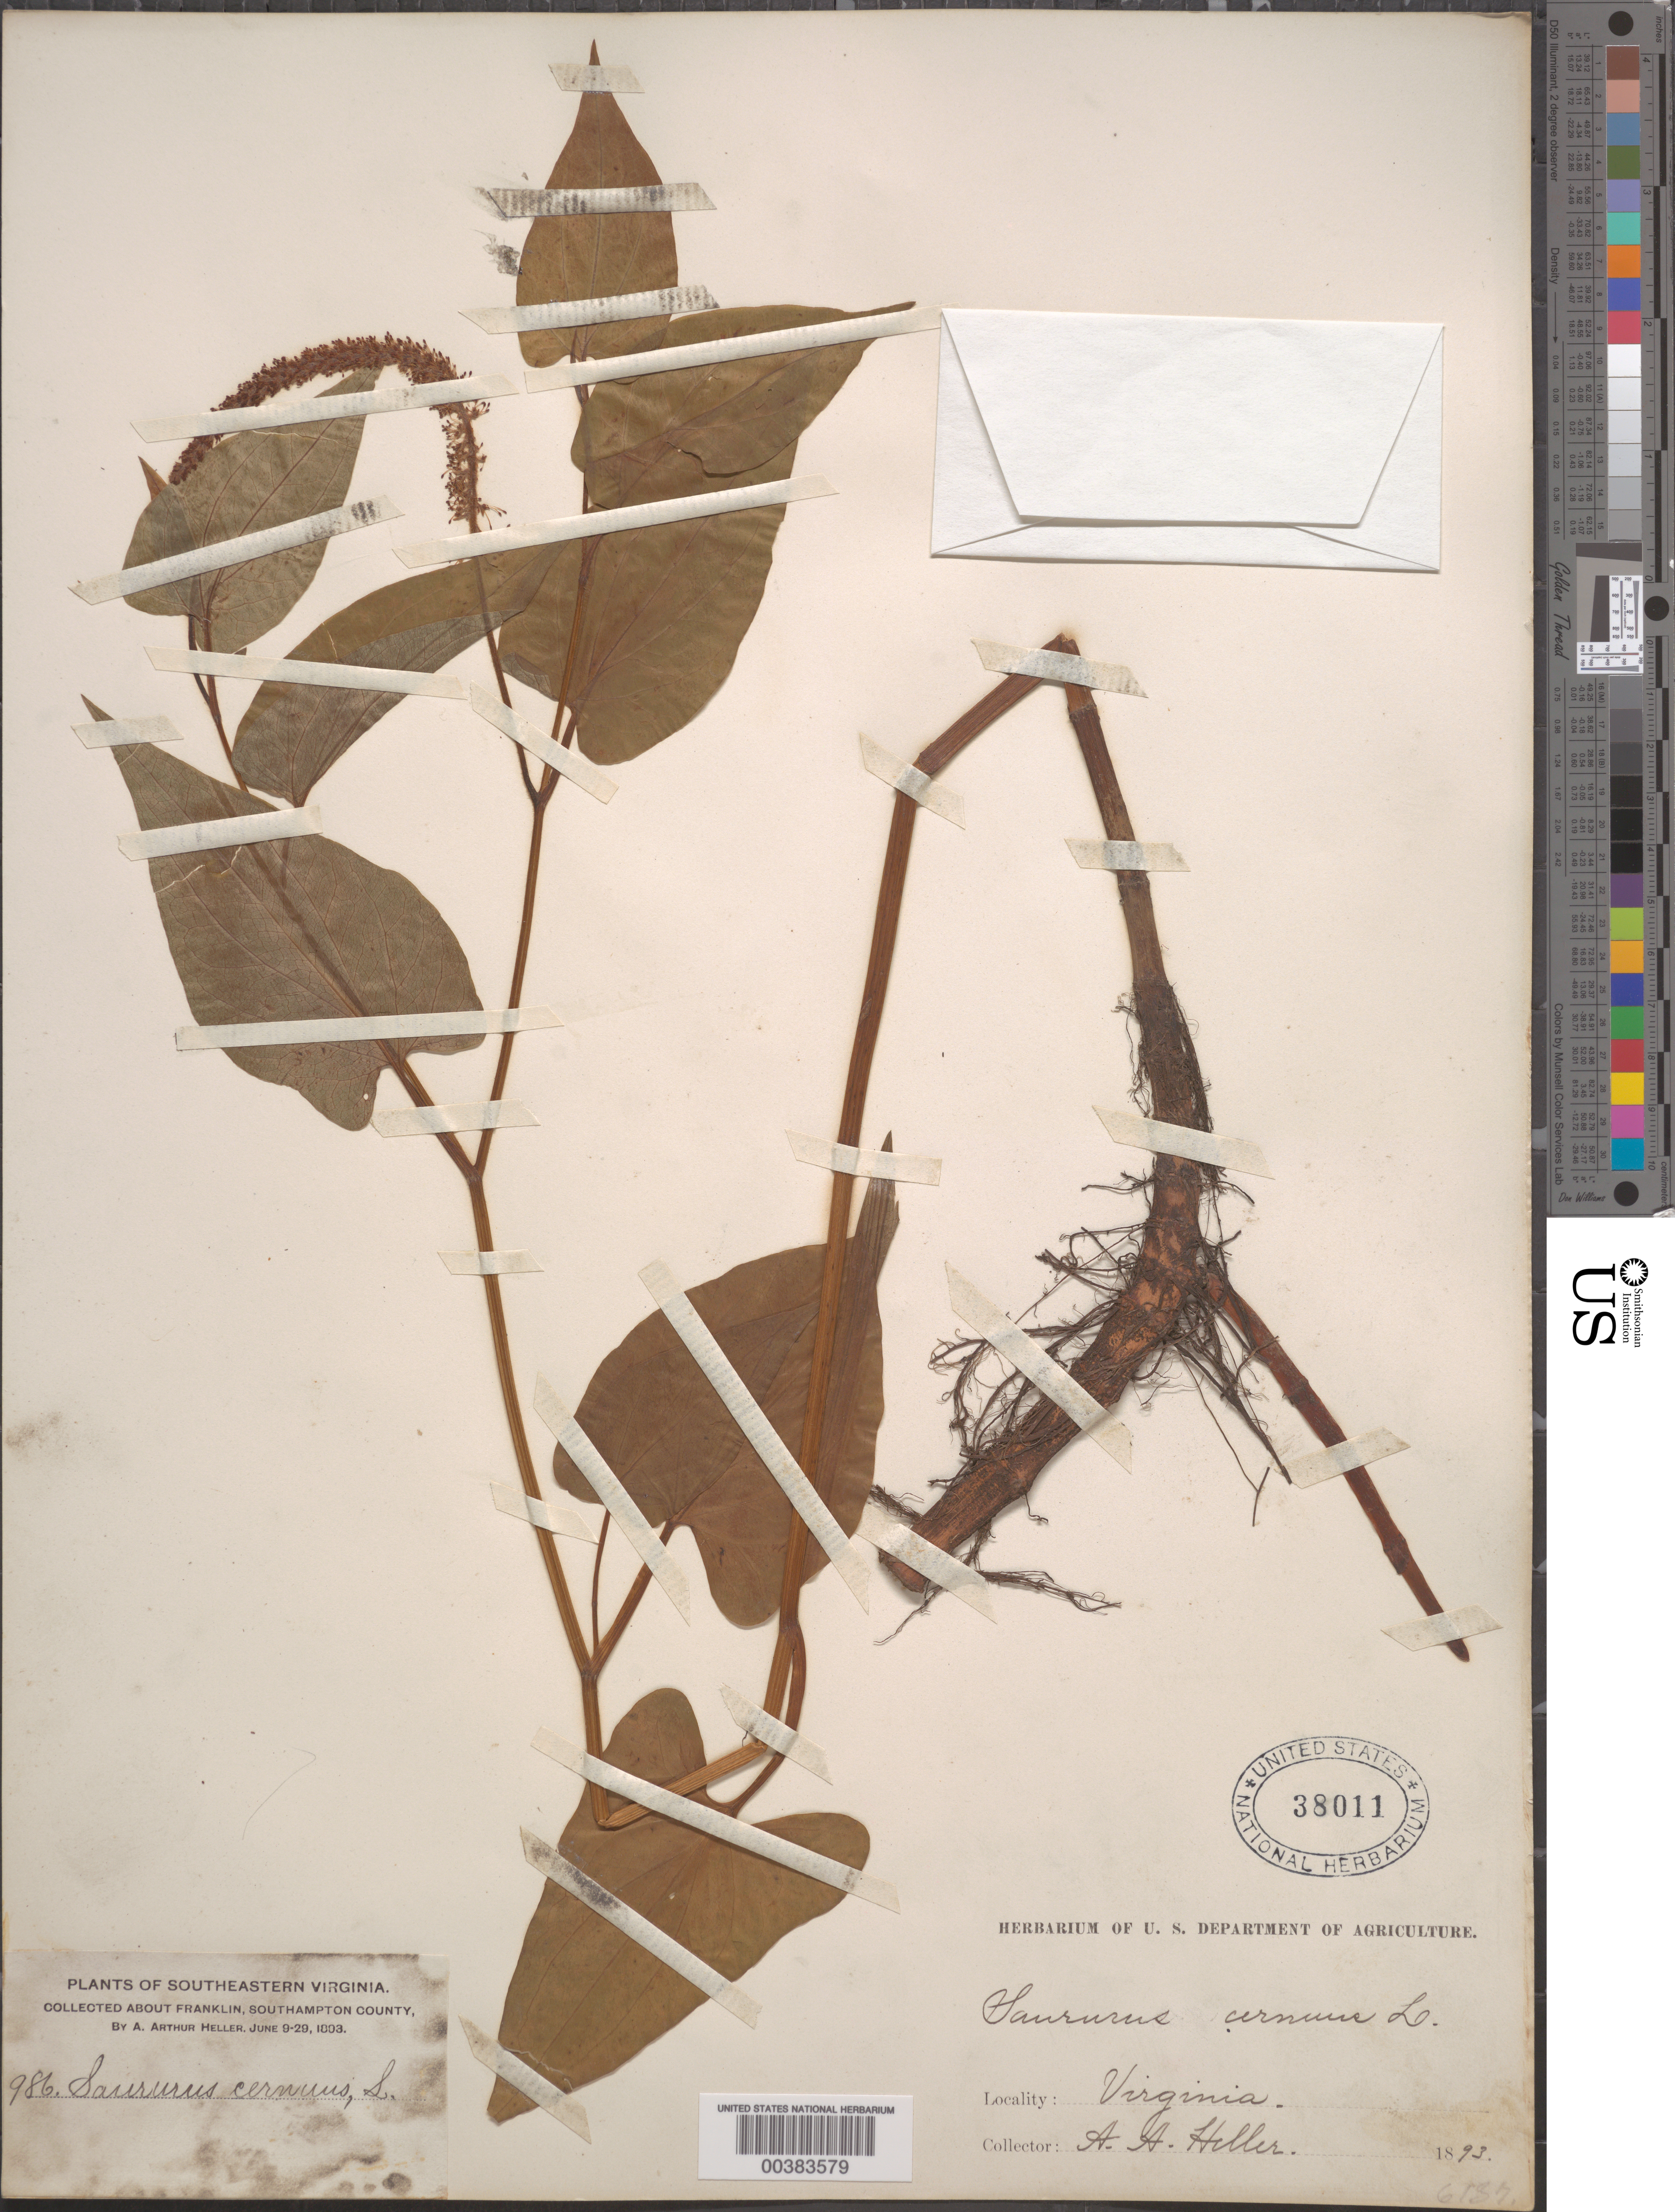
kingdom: Plantae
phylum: Tracheophyta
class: Magnoliopsida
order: Piperales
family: Saururaceae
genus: Saururus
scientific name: Saururus cernuus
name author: L.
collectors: A. A. Heller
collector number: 986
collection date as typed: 09 Jun 1893 to 29 Jun 1893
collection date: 1893-06-09/1893-06-29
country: United States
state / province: Virginia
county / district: Southampton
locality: Franklin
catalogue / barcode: US 38011